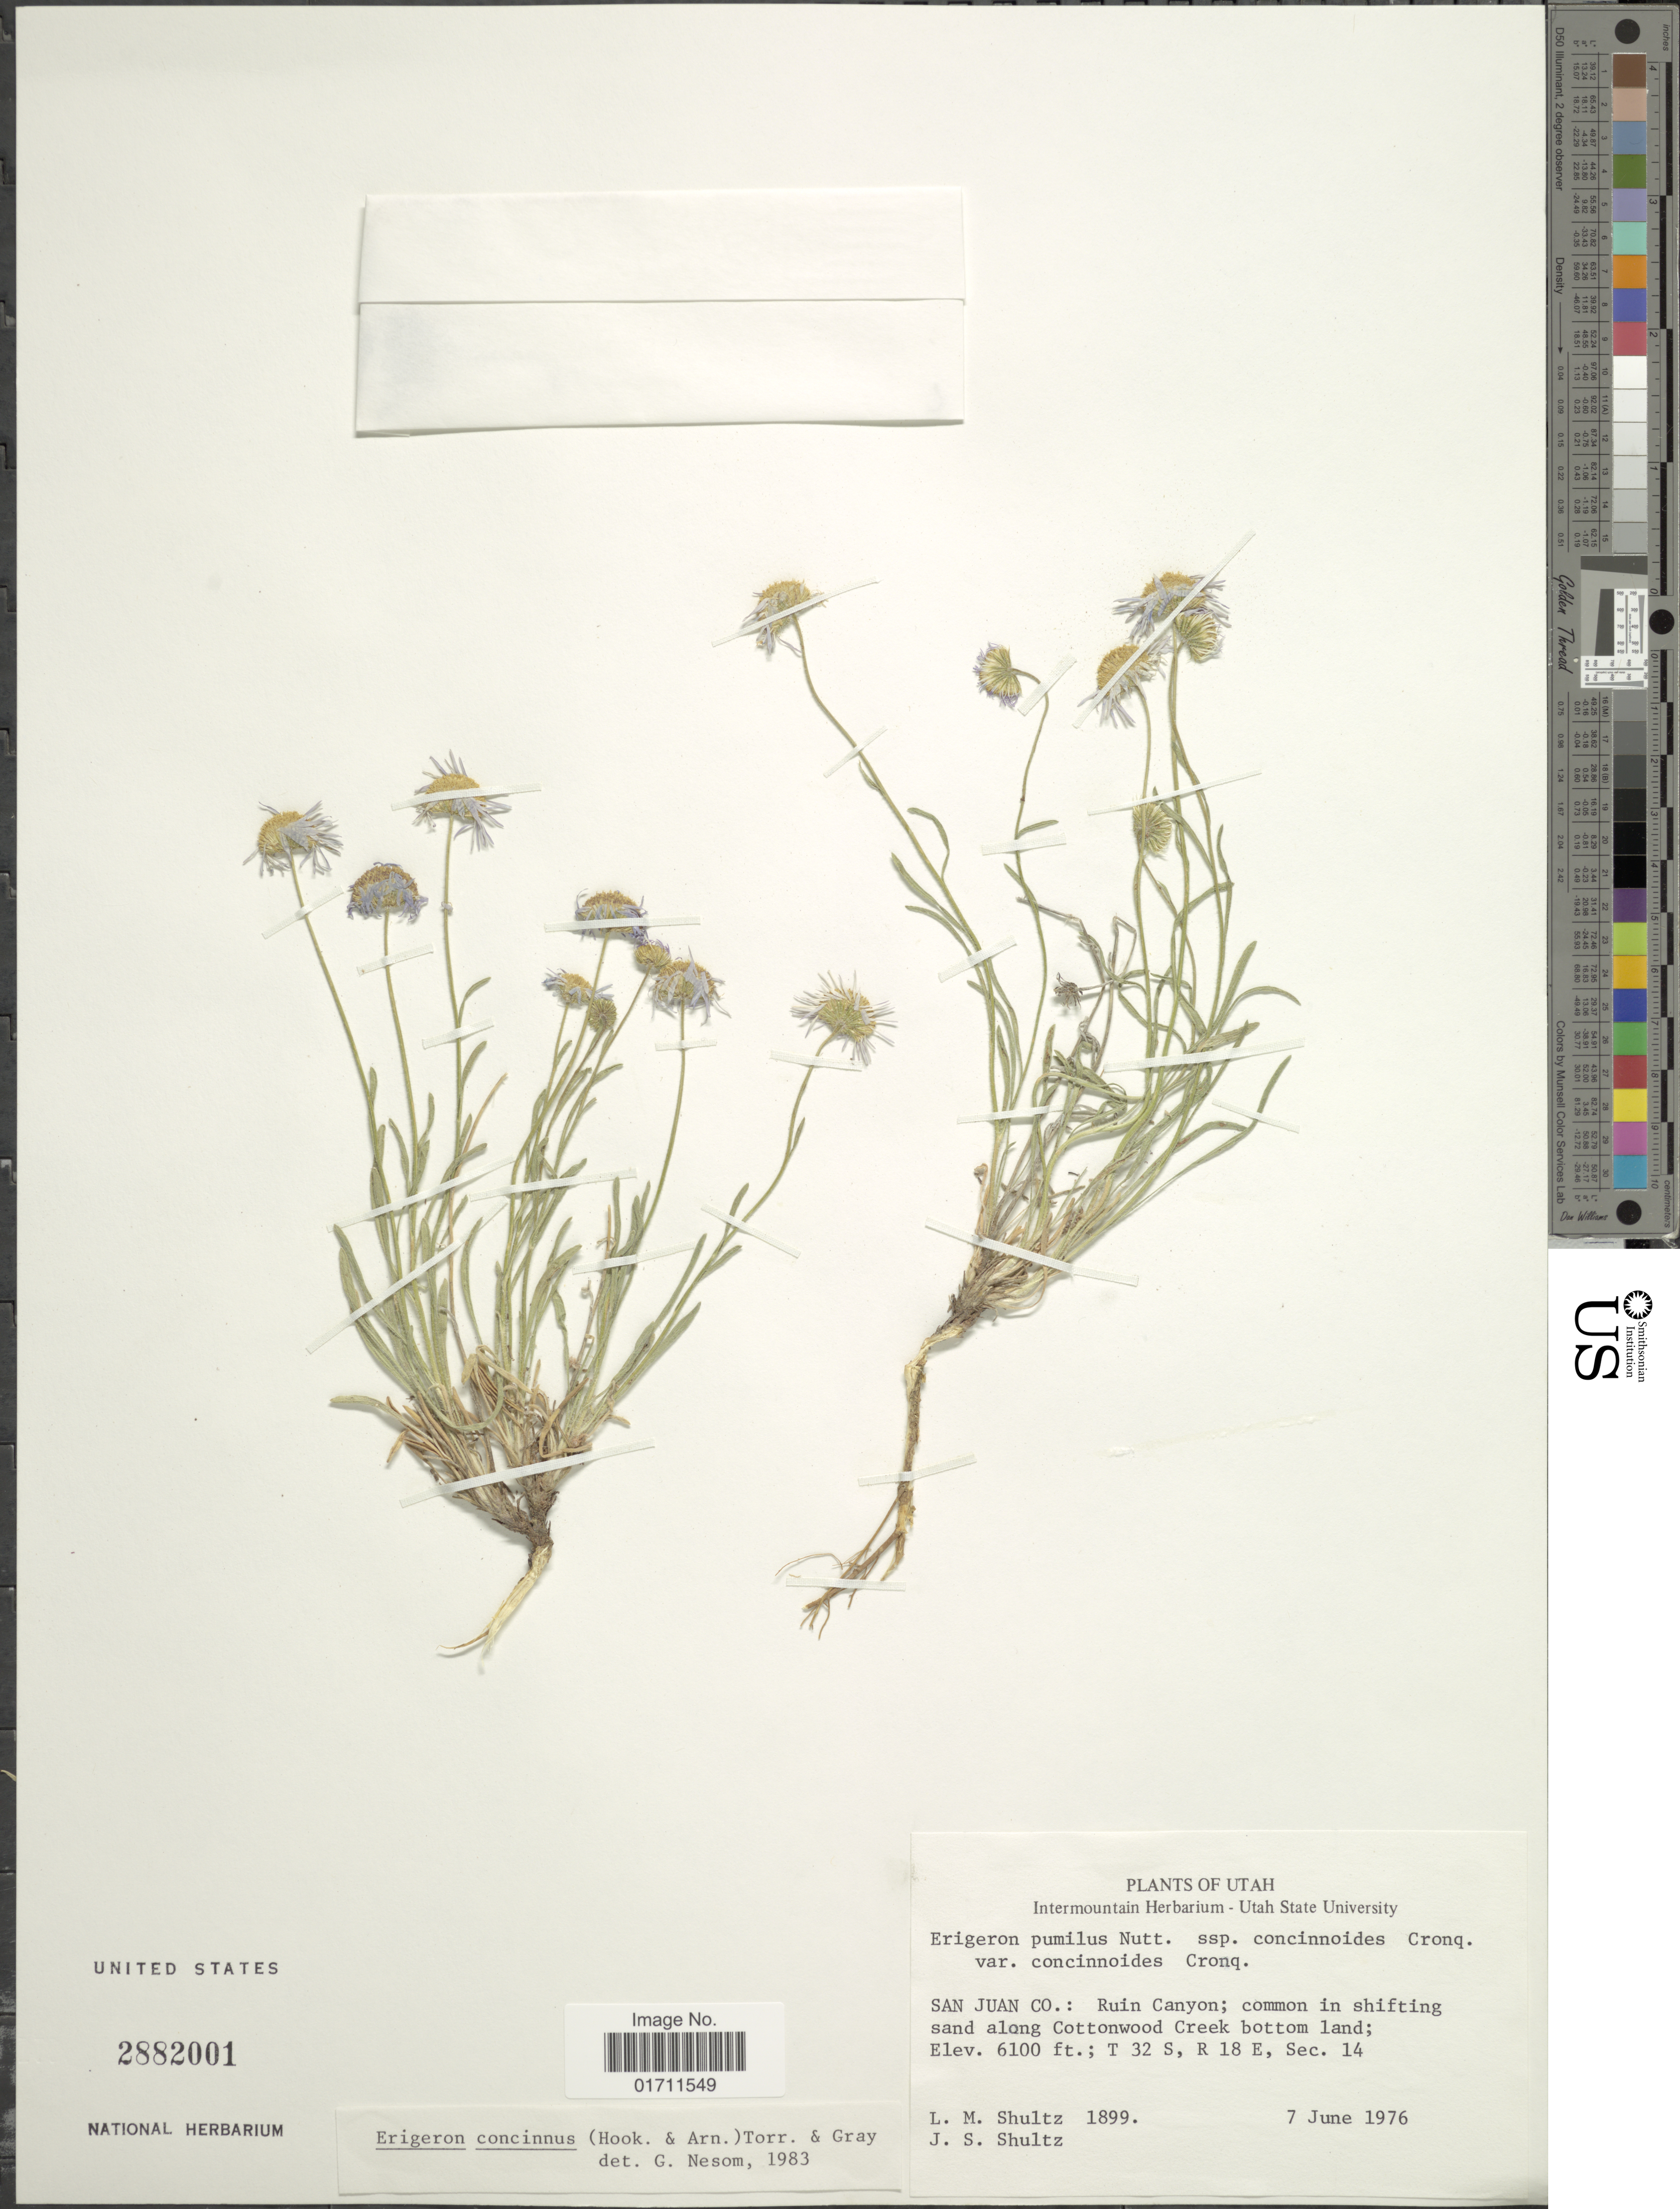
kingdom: Plantae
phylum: Tracheophyta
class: Magnoliopsida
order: Asterales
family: Asteraceae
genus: Erigeron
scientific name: Erigeron concinnus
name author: (Hook. & Arn.) Torr. & A. Gray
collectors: L. Schultz & J. Schultz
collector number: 1899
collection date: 1976-06-07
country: United States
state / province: Utah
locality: San Juan Co.: Ruin Canyon; common in shiffing sand along Cottonwood Creek bottom land; T 32 S, R 18 E, Sec. 14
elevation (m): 1859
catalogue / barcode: US 2882002